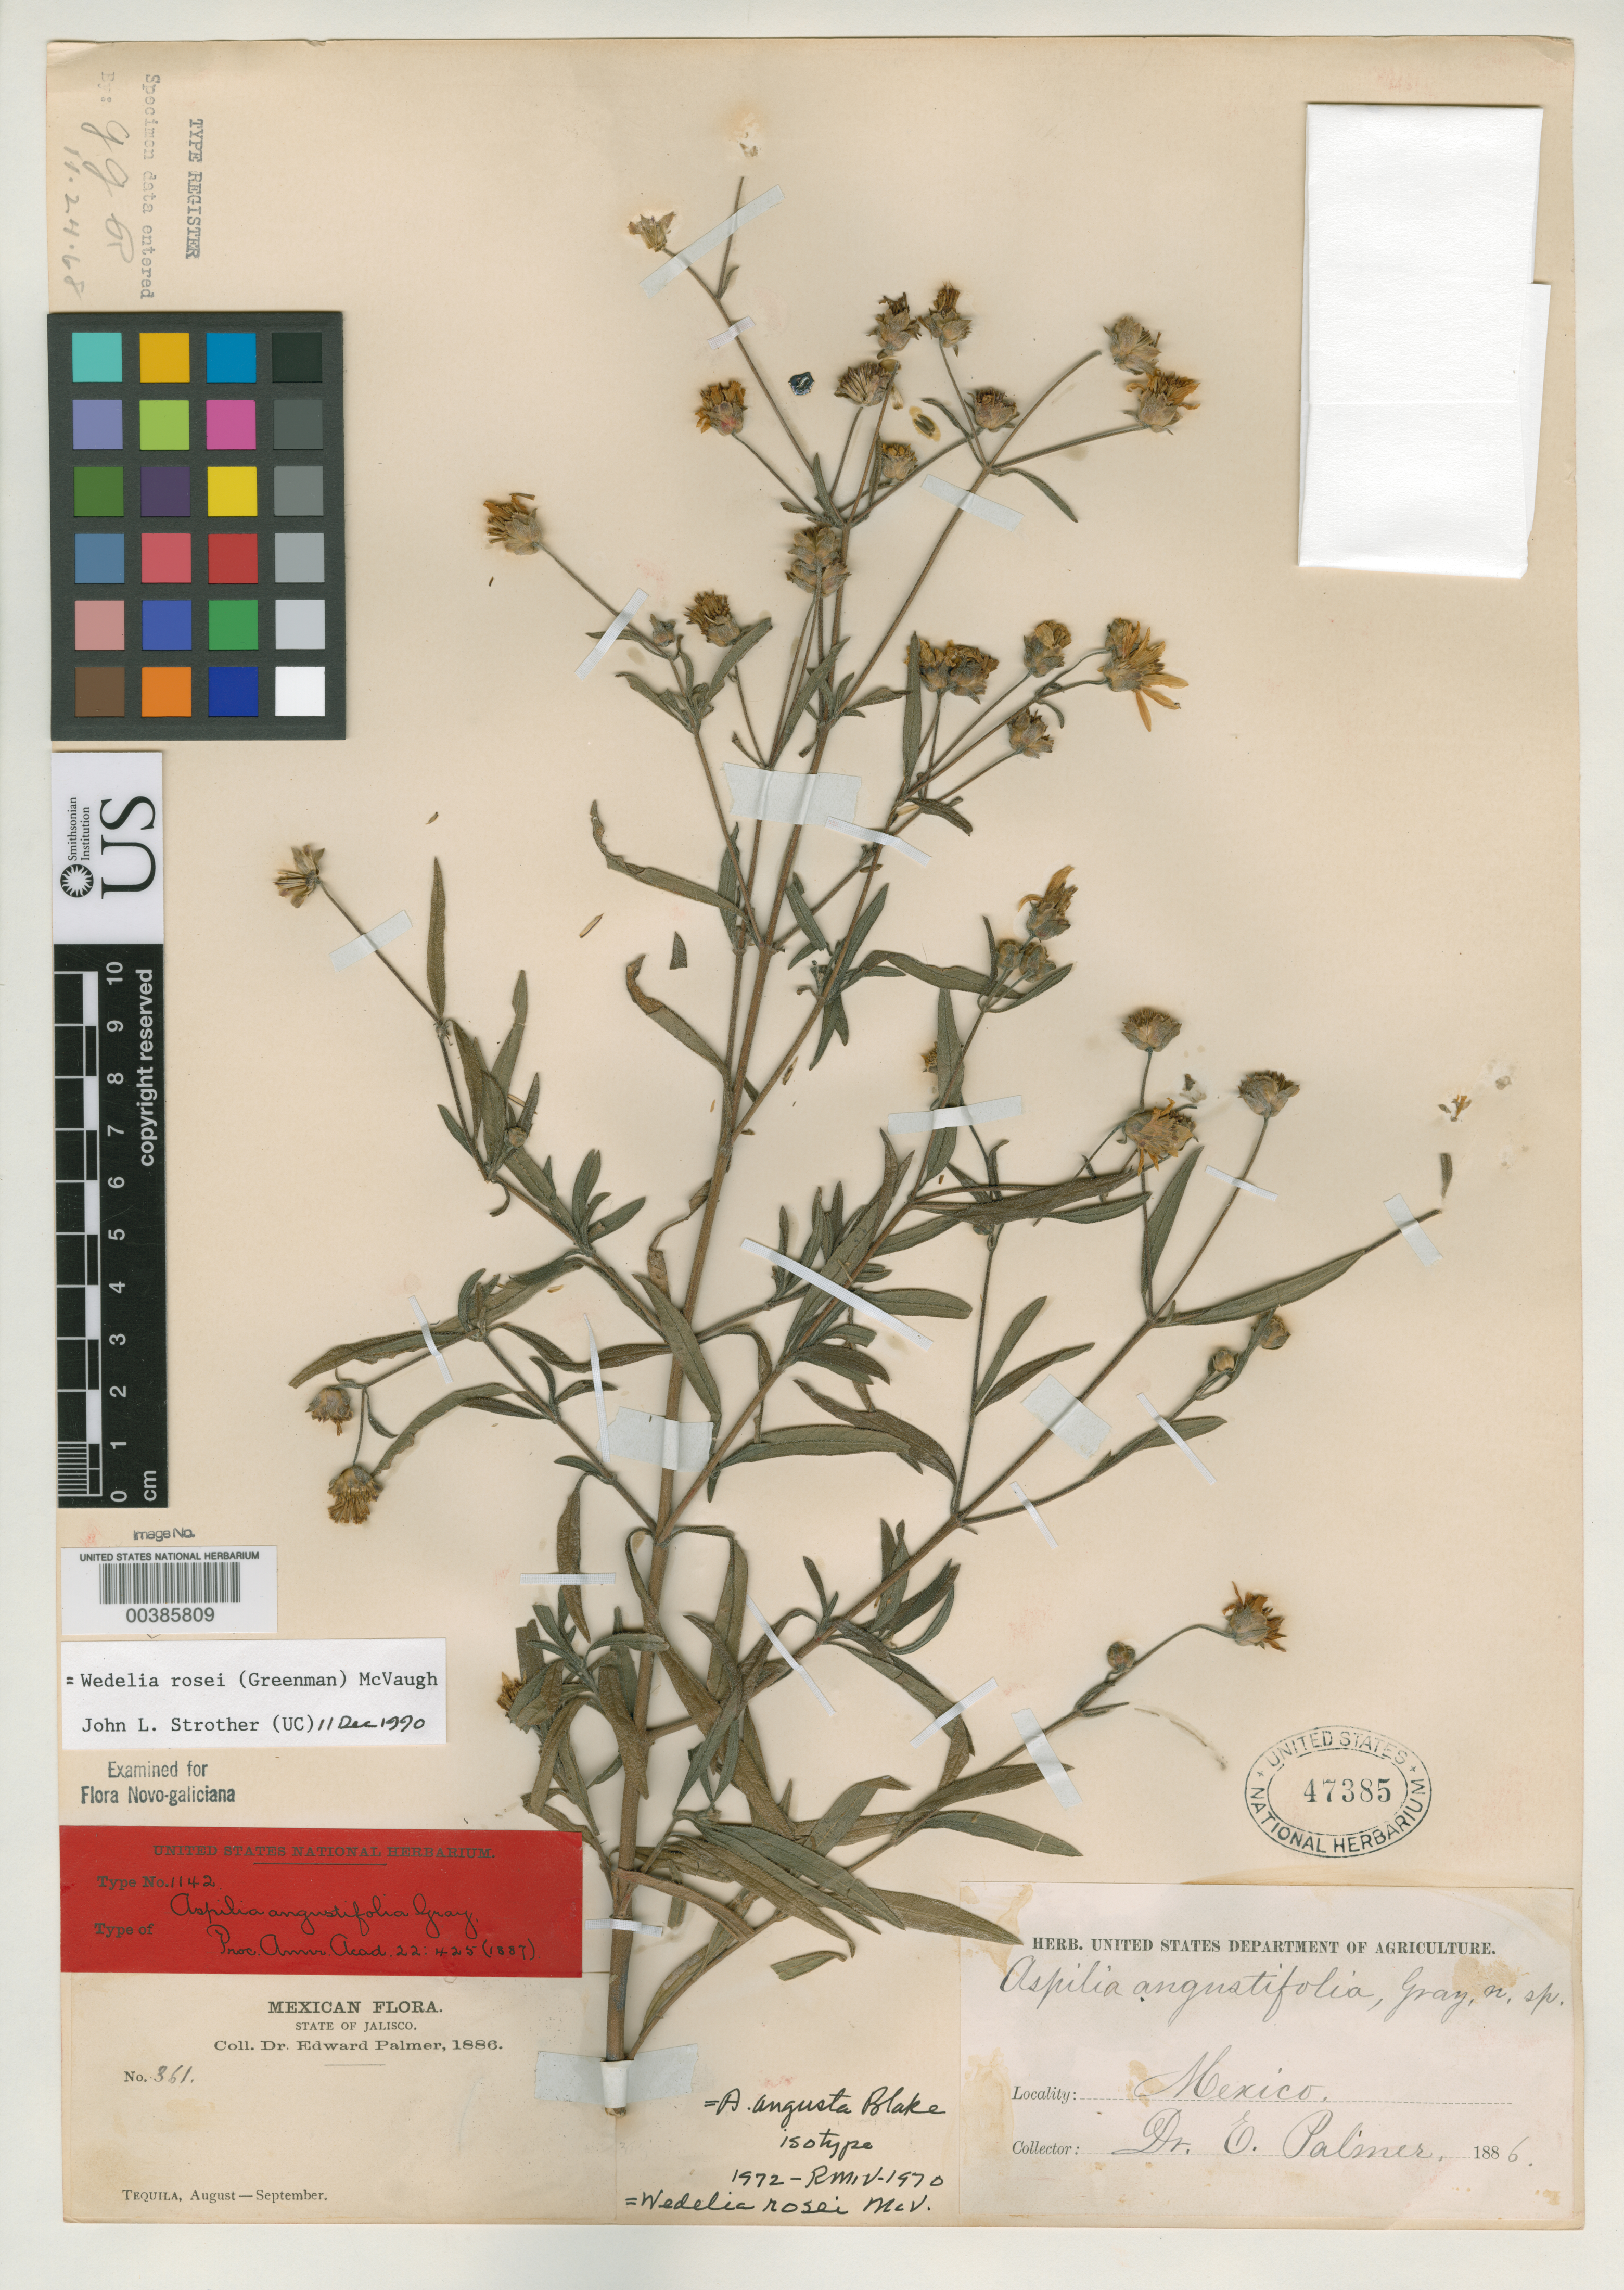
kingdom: Plantae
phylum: Tracheophyta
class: Magnoliopsida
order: Asterales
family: Asteraceae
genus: Aspilia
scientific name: Aspilia angustifolia A. Gray, nom. illeg.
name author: A. Gray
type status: Isotype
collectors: E. Palmer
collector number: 361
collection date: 1886-08/1886-09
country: Mexico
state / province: Jalisco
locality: Tequila.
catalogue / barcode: US 47385